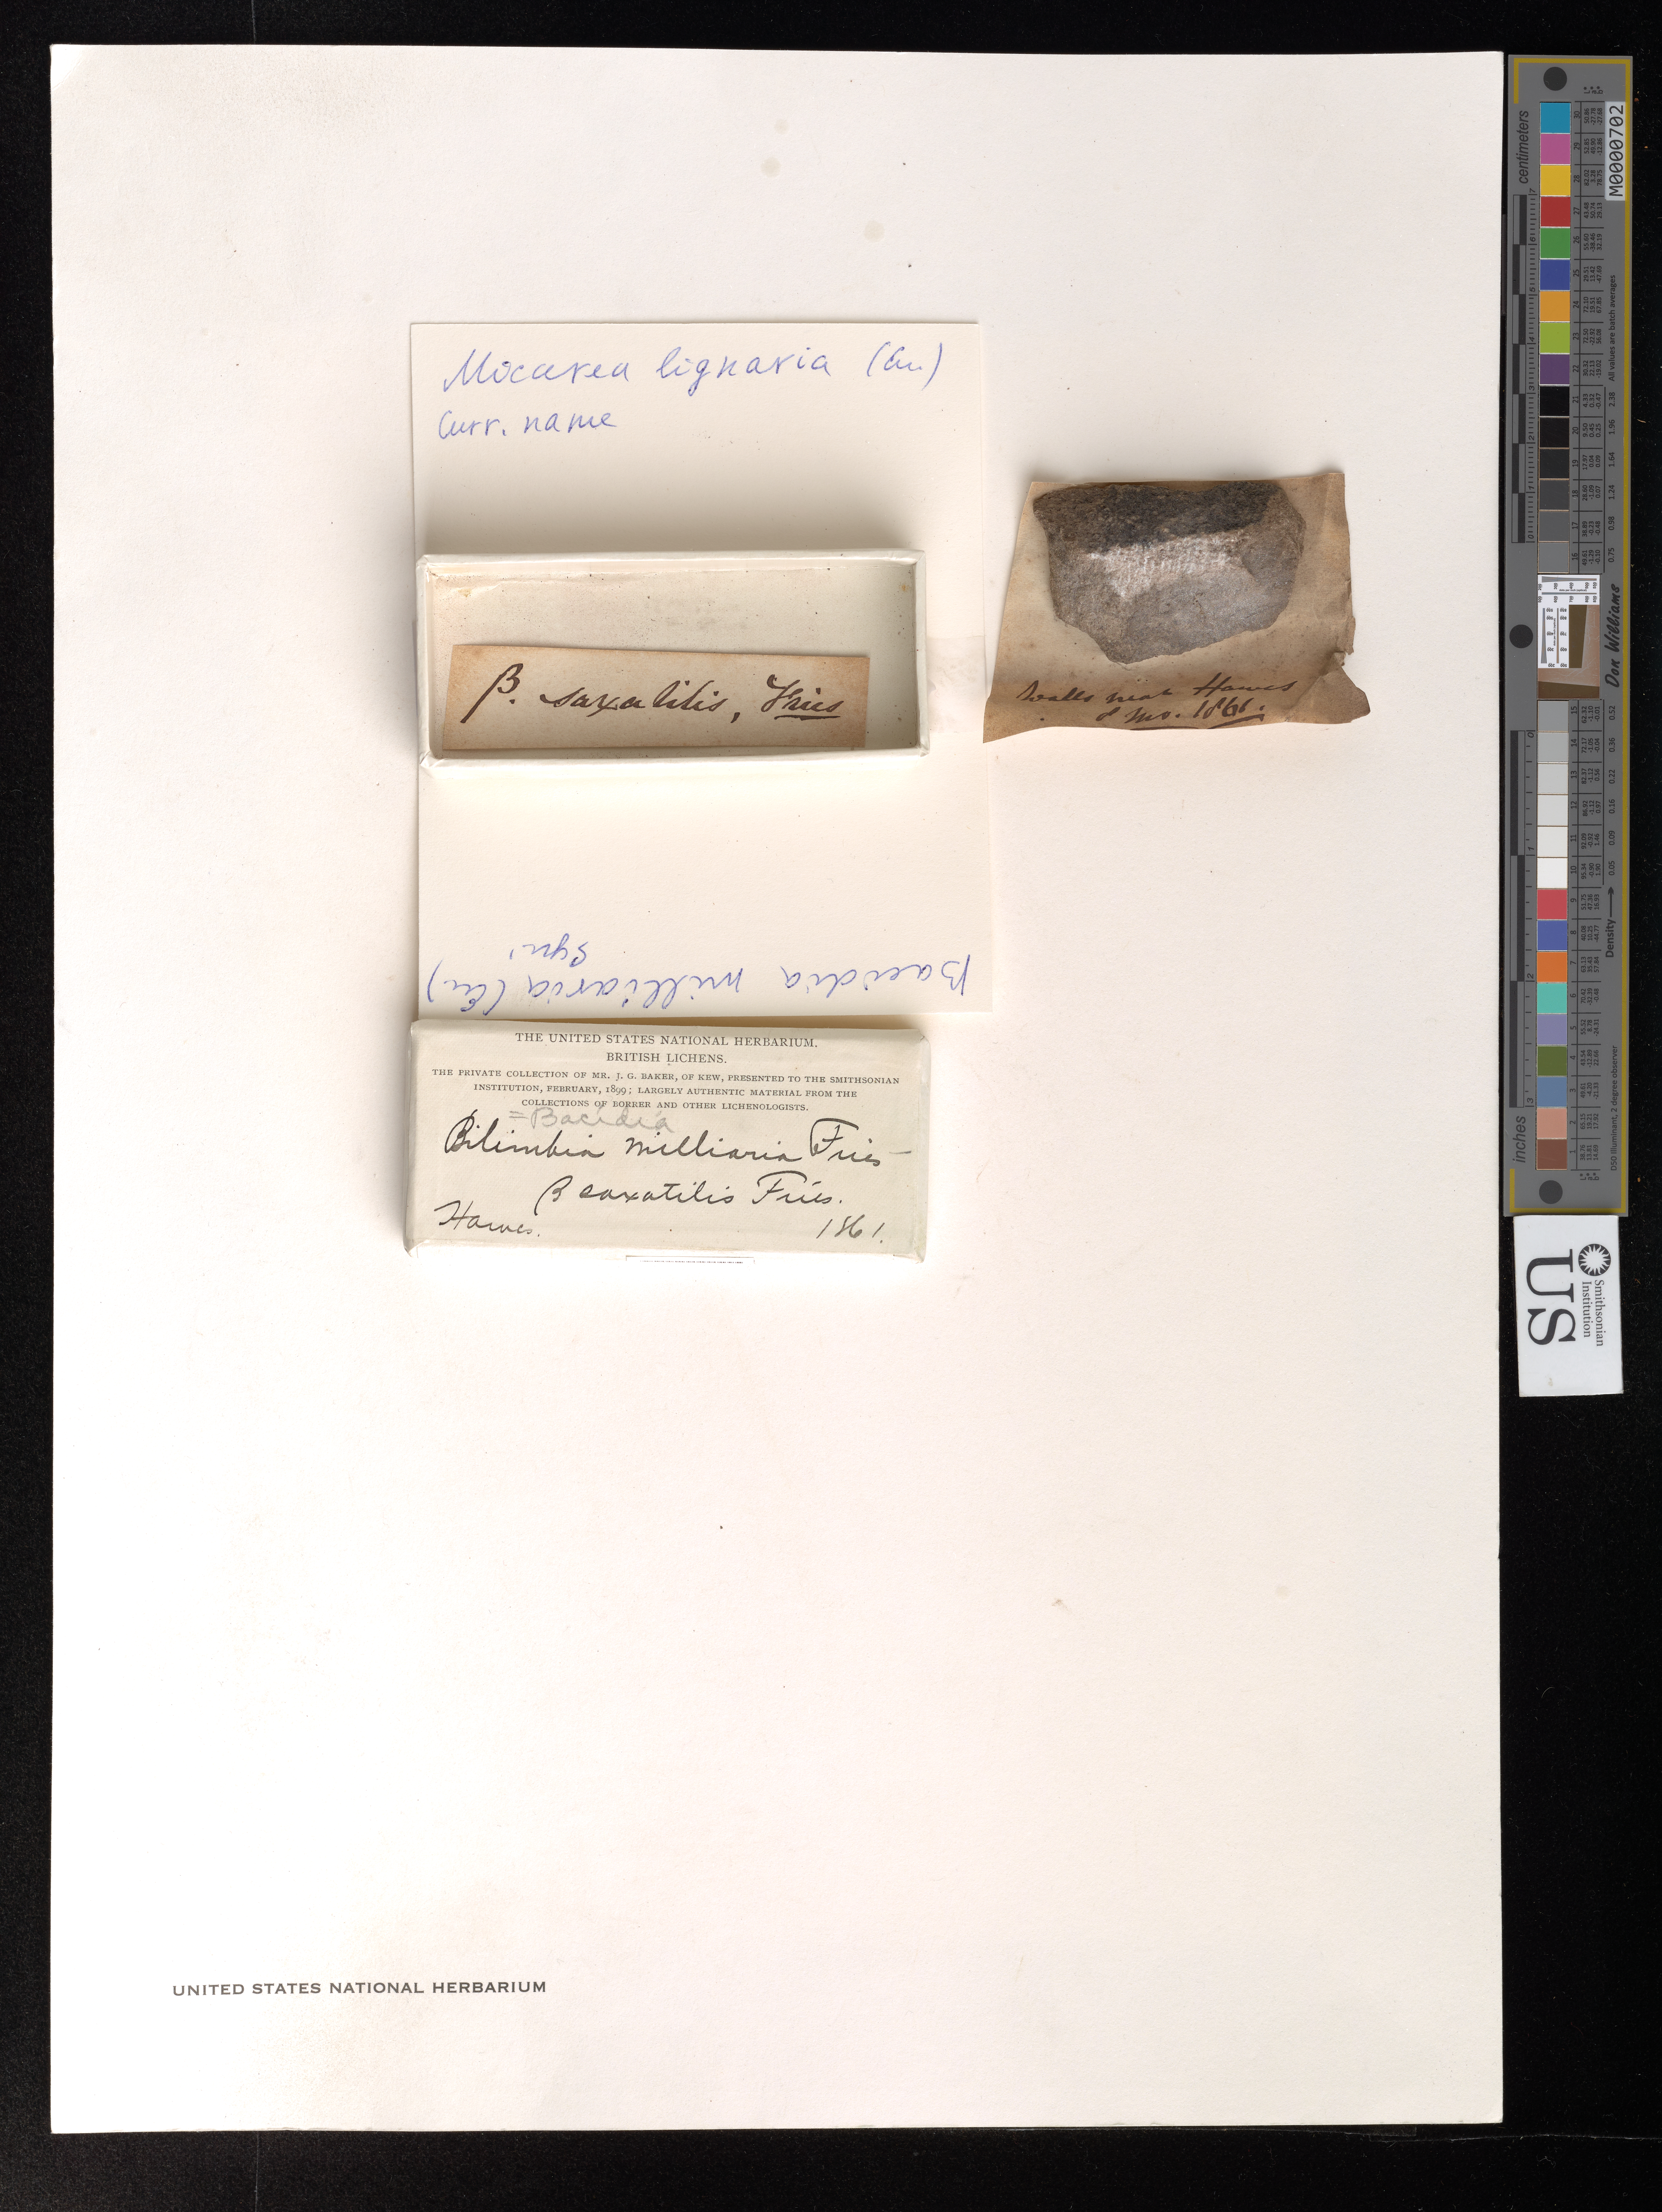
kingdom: Fungi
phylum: Ascomycota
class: Lecanoromycetes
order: Lecanorales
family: Byssolomataceae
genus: Micarea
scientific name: Micarea lignaria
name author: (Ach.) Hedl.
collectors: J. Baker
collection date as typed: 1861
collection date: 1861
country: United Kingdom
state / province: England